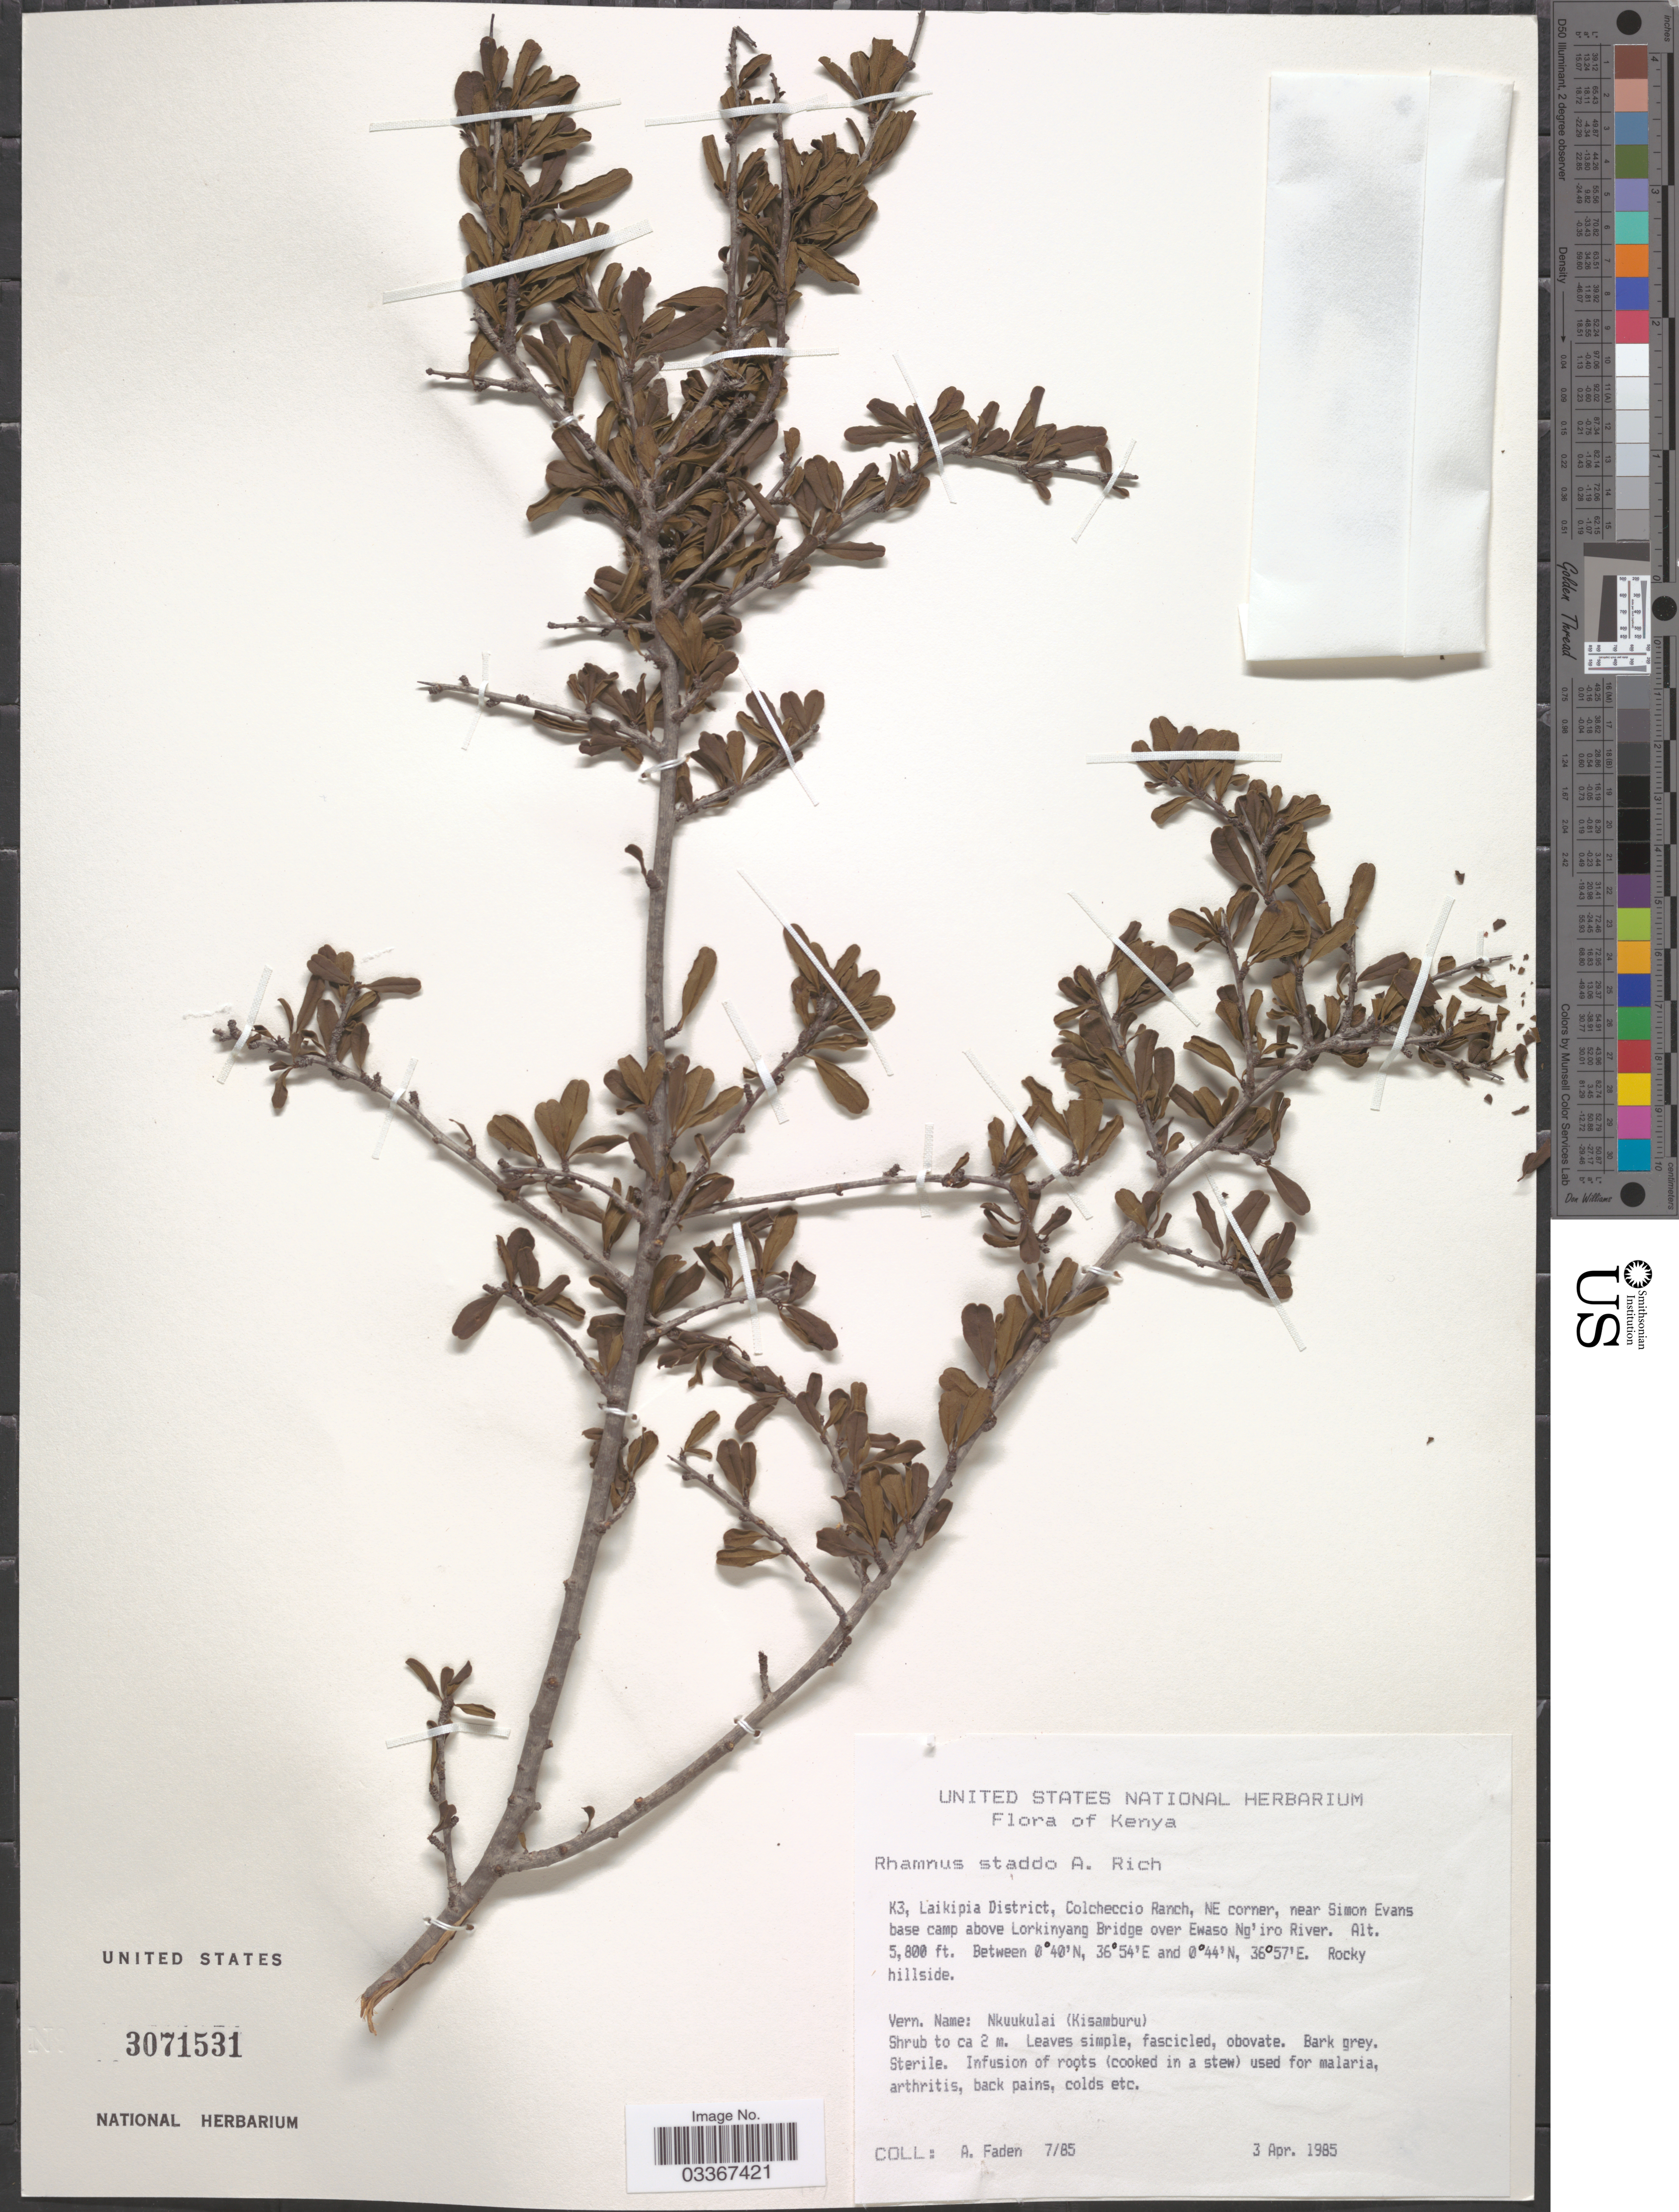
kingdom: Plantae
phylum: Tracheophyta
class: Magnoliopsida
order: Rosales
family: Rhamnaceae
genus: Rhamnus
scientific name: Rhamnus staddo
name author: A. Rich.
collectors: A. J. Faden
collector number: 7/85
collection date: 1985-04-03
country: Kenya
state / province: Laikipia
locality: K3, Laikipia District, Colcheccio Ranch, NE corner, near Simon Evans base camp above Lorkinyang Bridge over Ewaso Ng'iro River.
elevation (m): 1768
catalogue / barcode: US 3071531